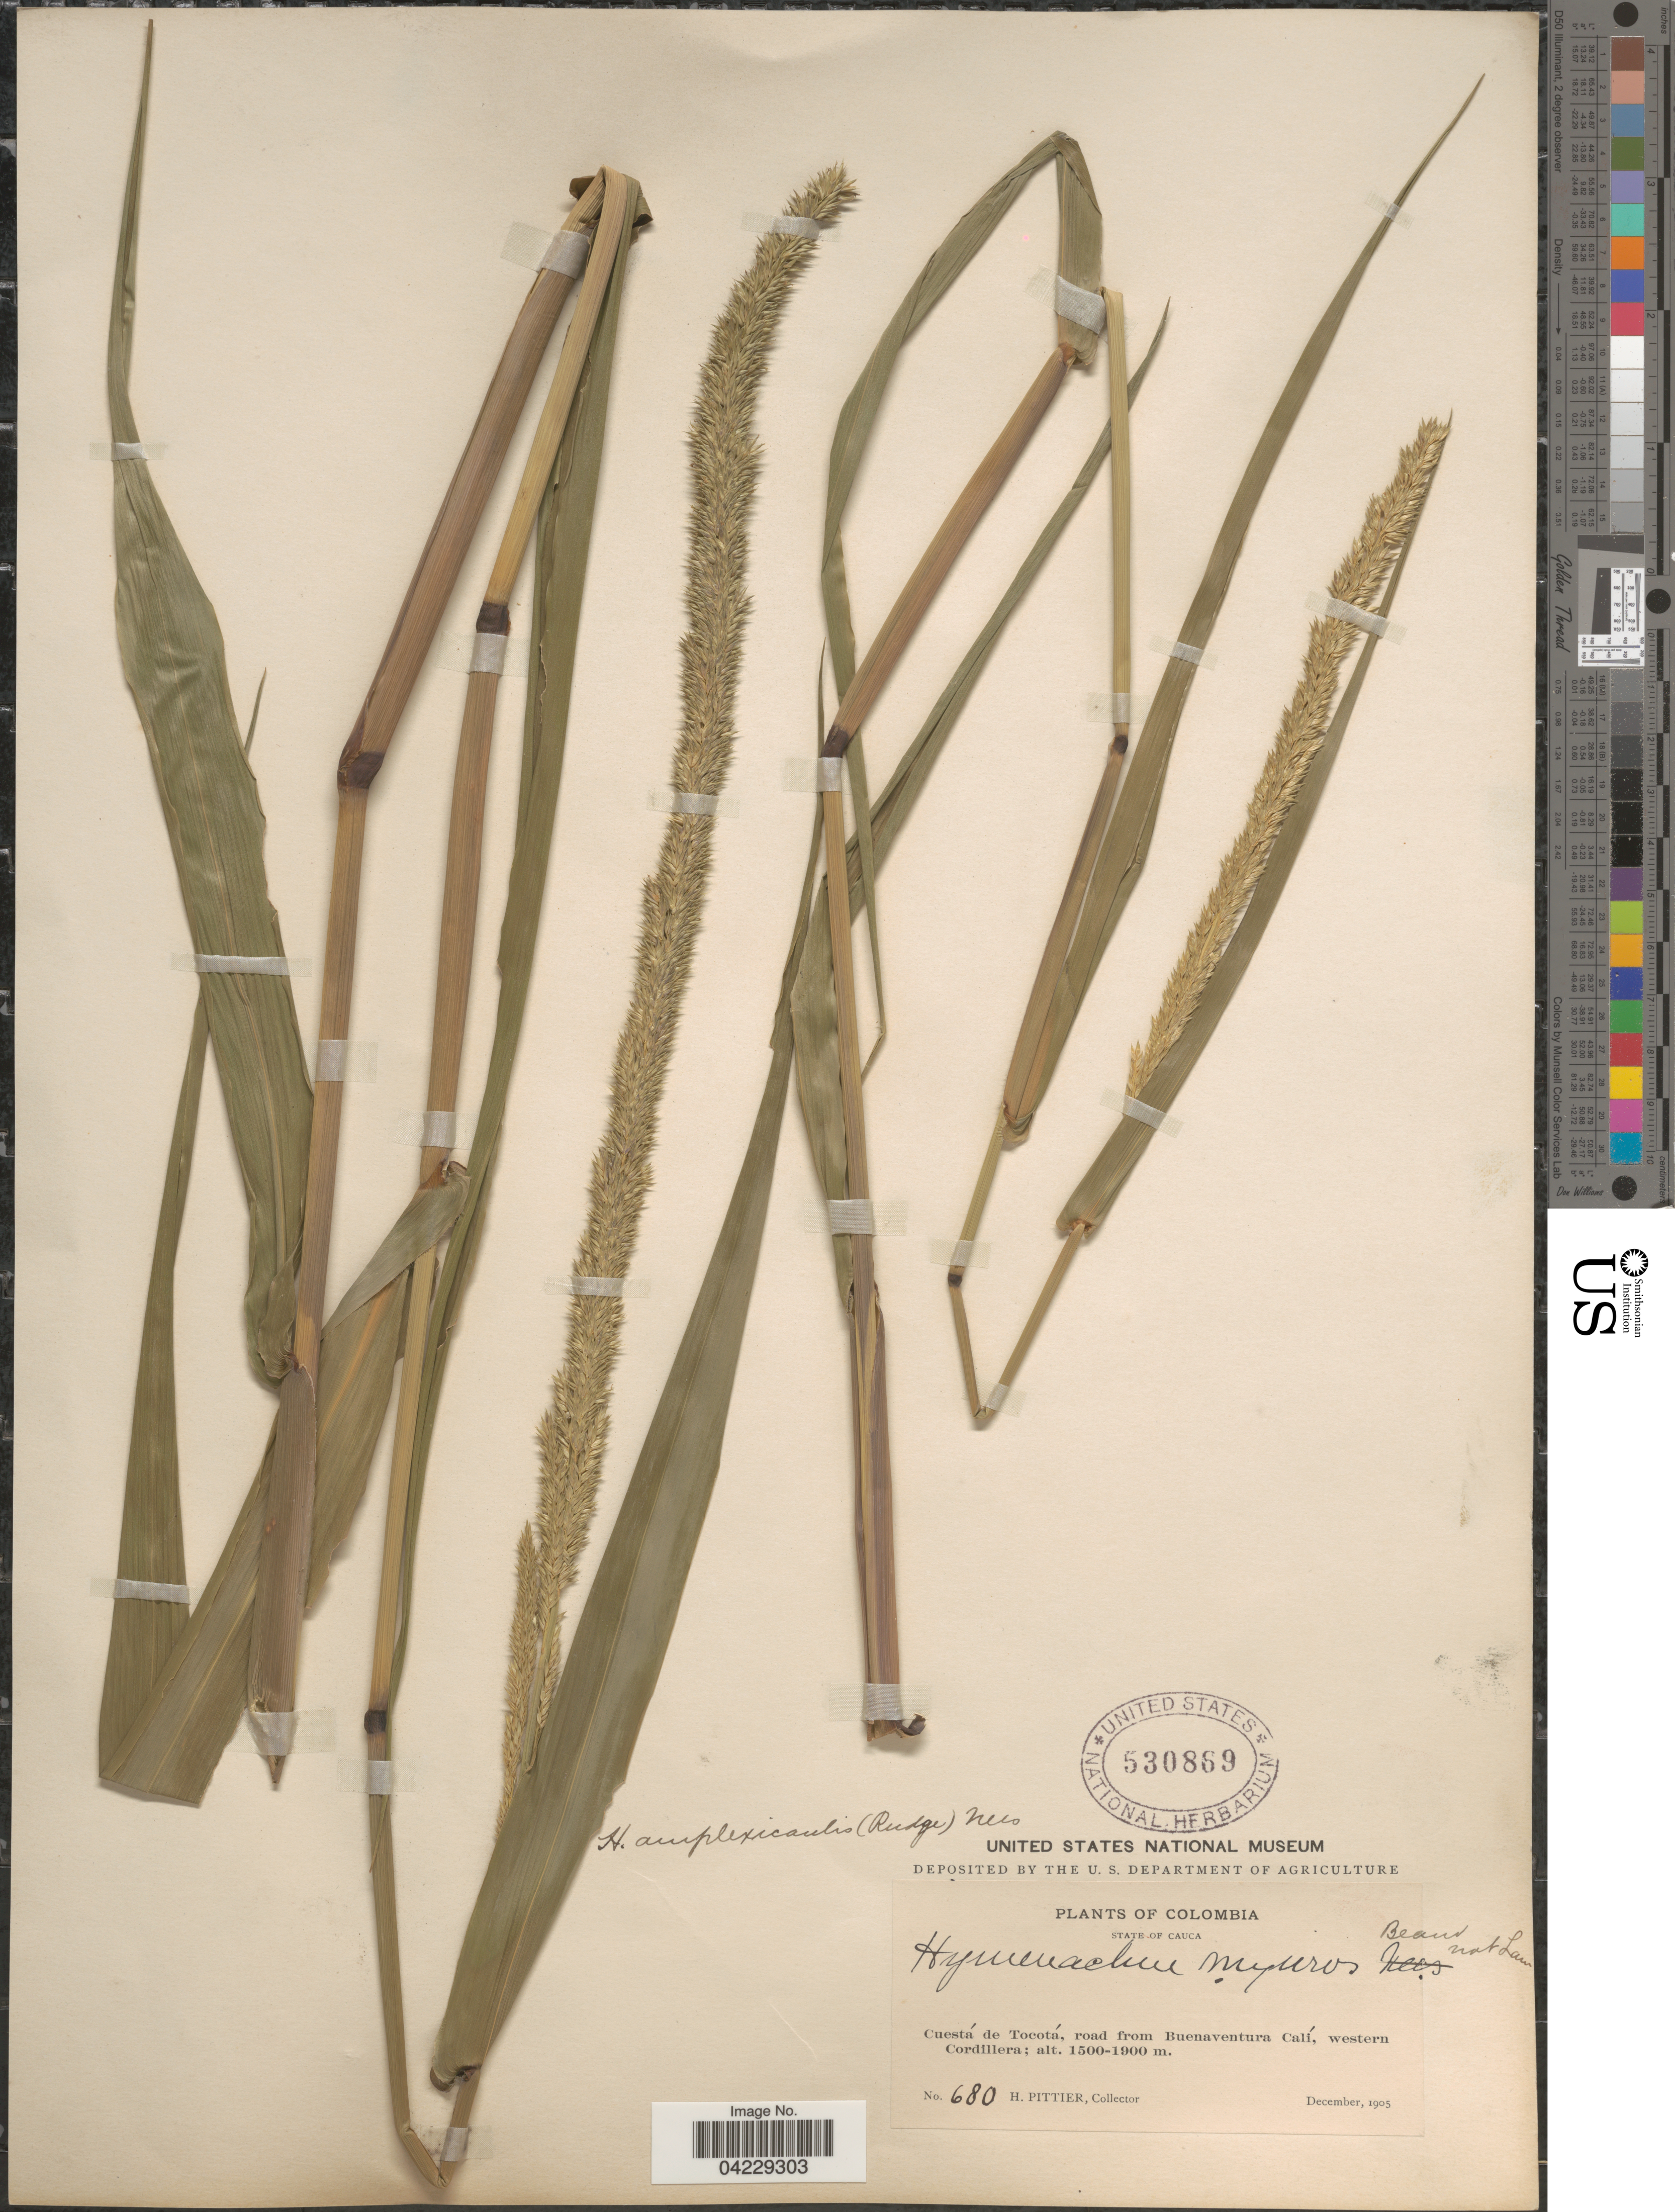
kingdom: Plantae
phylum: Tracheophyta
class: Liliopsida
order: Poales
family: Poaceae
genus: Hymenachne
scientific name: Hymenachne amplexicaulis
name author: (Rudge) Nees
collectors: H. F. Pittier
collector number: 680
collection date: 1905-12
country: Colombia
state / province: Cauca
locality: Cuestá de Tocotá, road from Buenaventura Calí, western Cordillera.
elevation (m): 1500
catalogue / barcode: US 530869